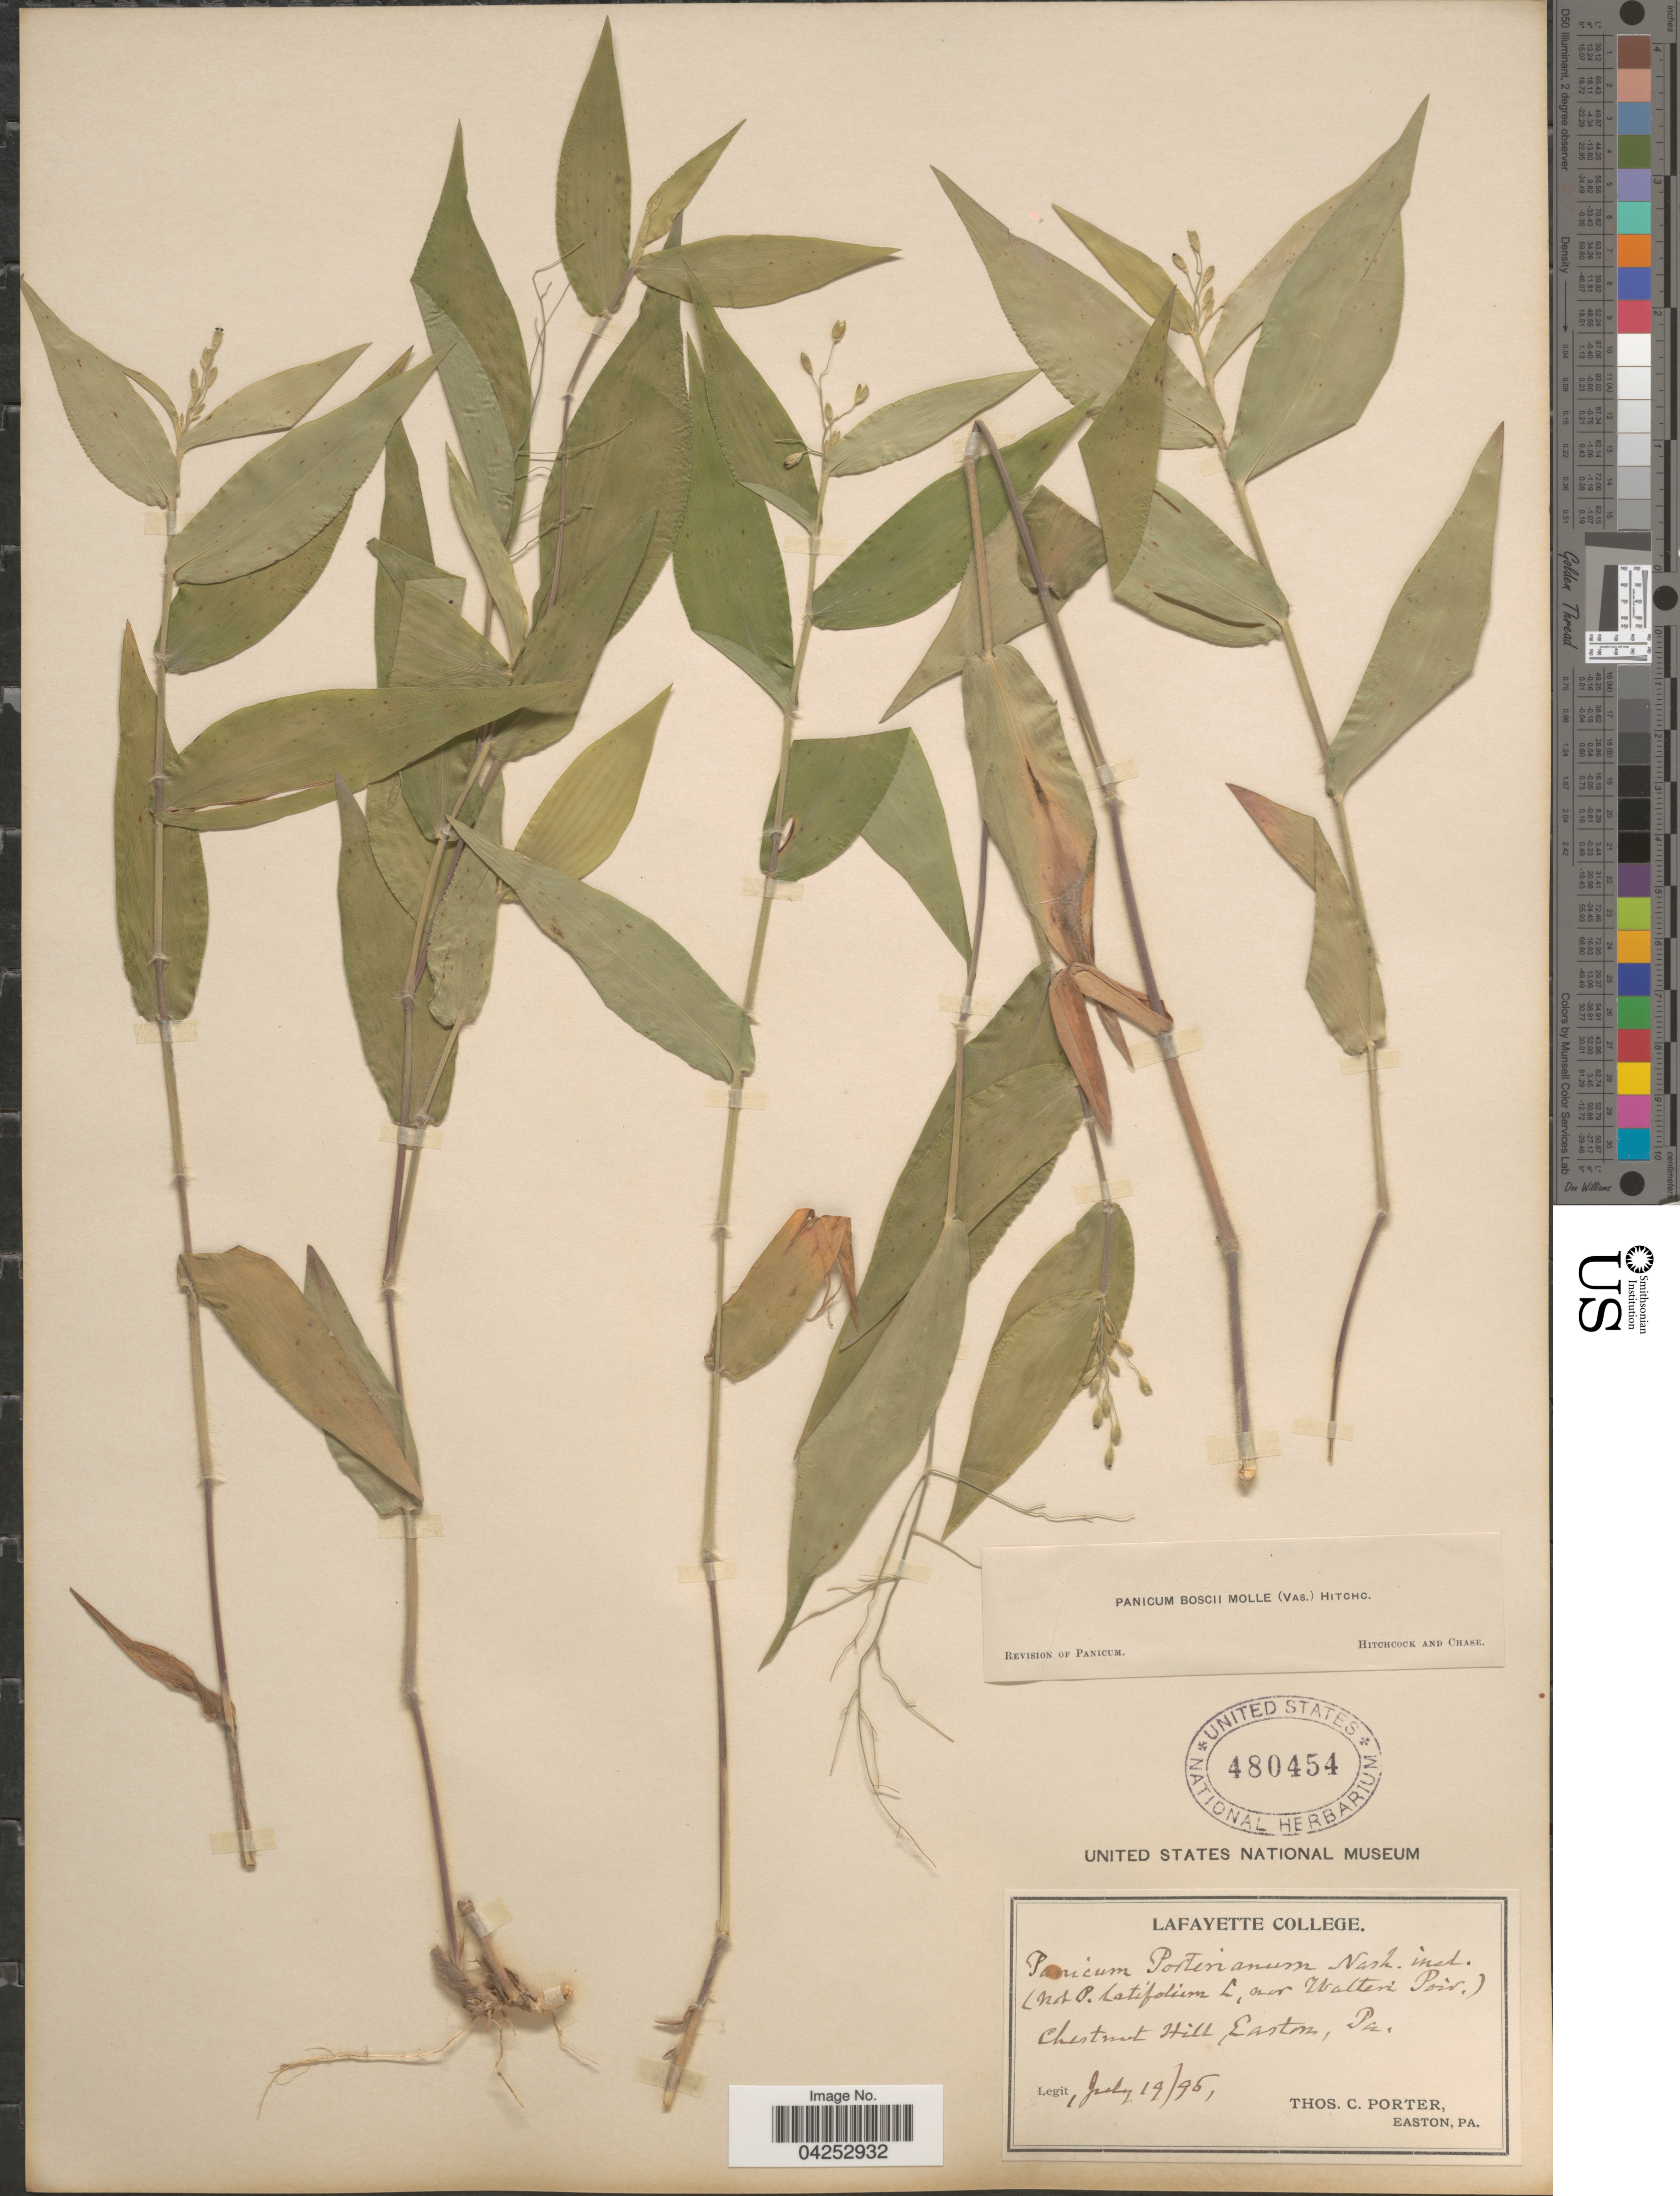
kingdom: Plantae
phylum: Tracheophyta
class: Liliopsida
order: Poales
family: Poaceae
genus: Dichanthelium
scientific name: Dichanthelium boscii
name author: (Poir.) Gould & C.A. Clark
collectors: T. Porter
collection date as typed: Transcribed d/m/y: 19/7/95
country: United States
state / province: Pennsylvania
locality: Chestnut Hill, Easton.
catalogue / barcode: US 480454